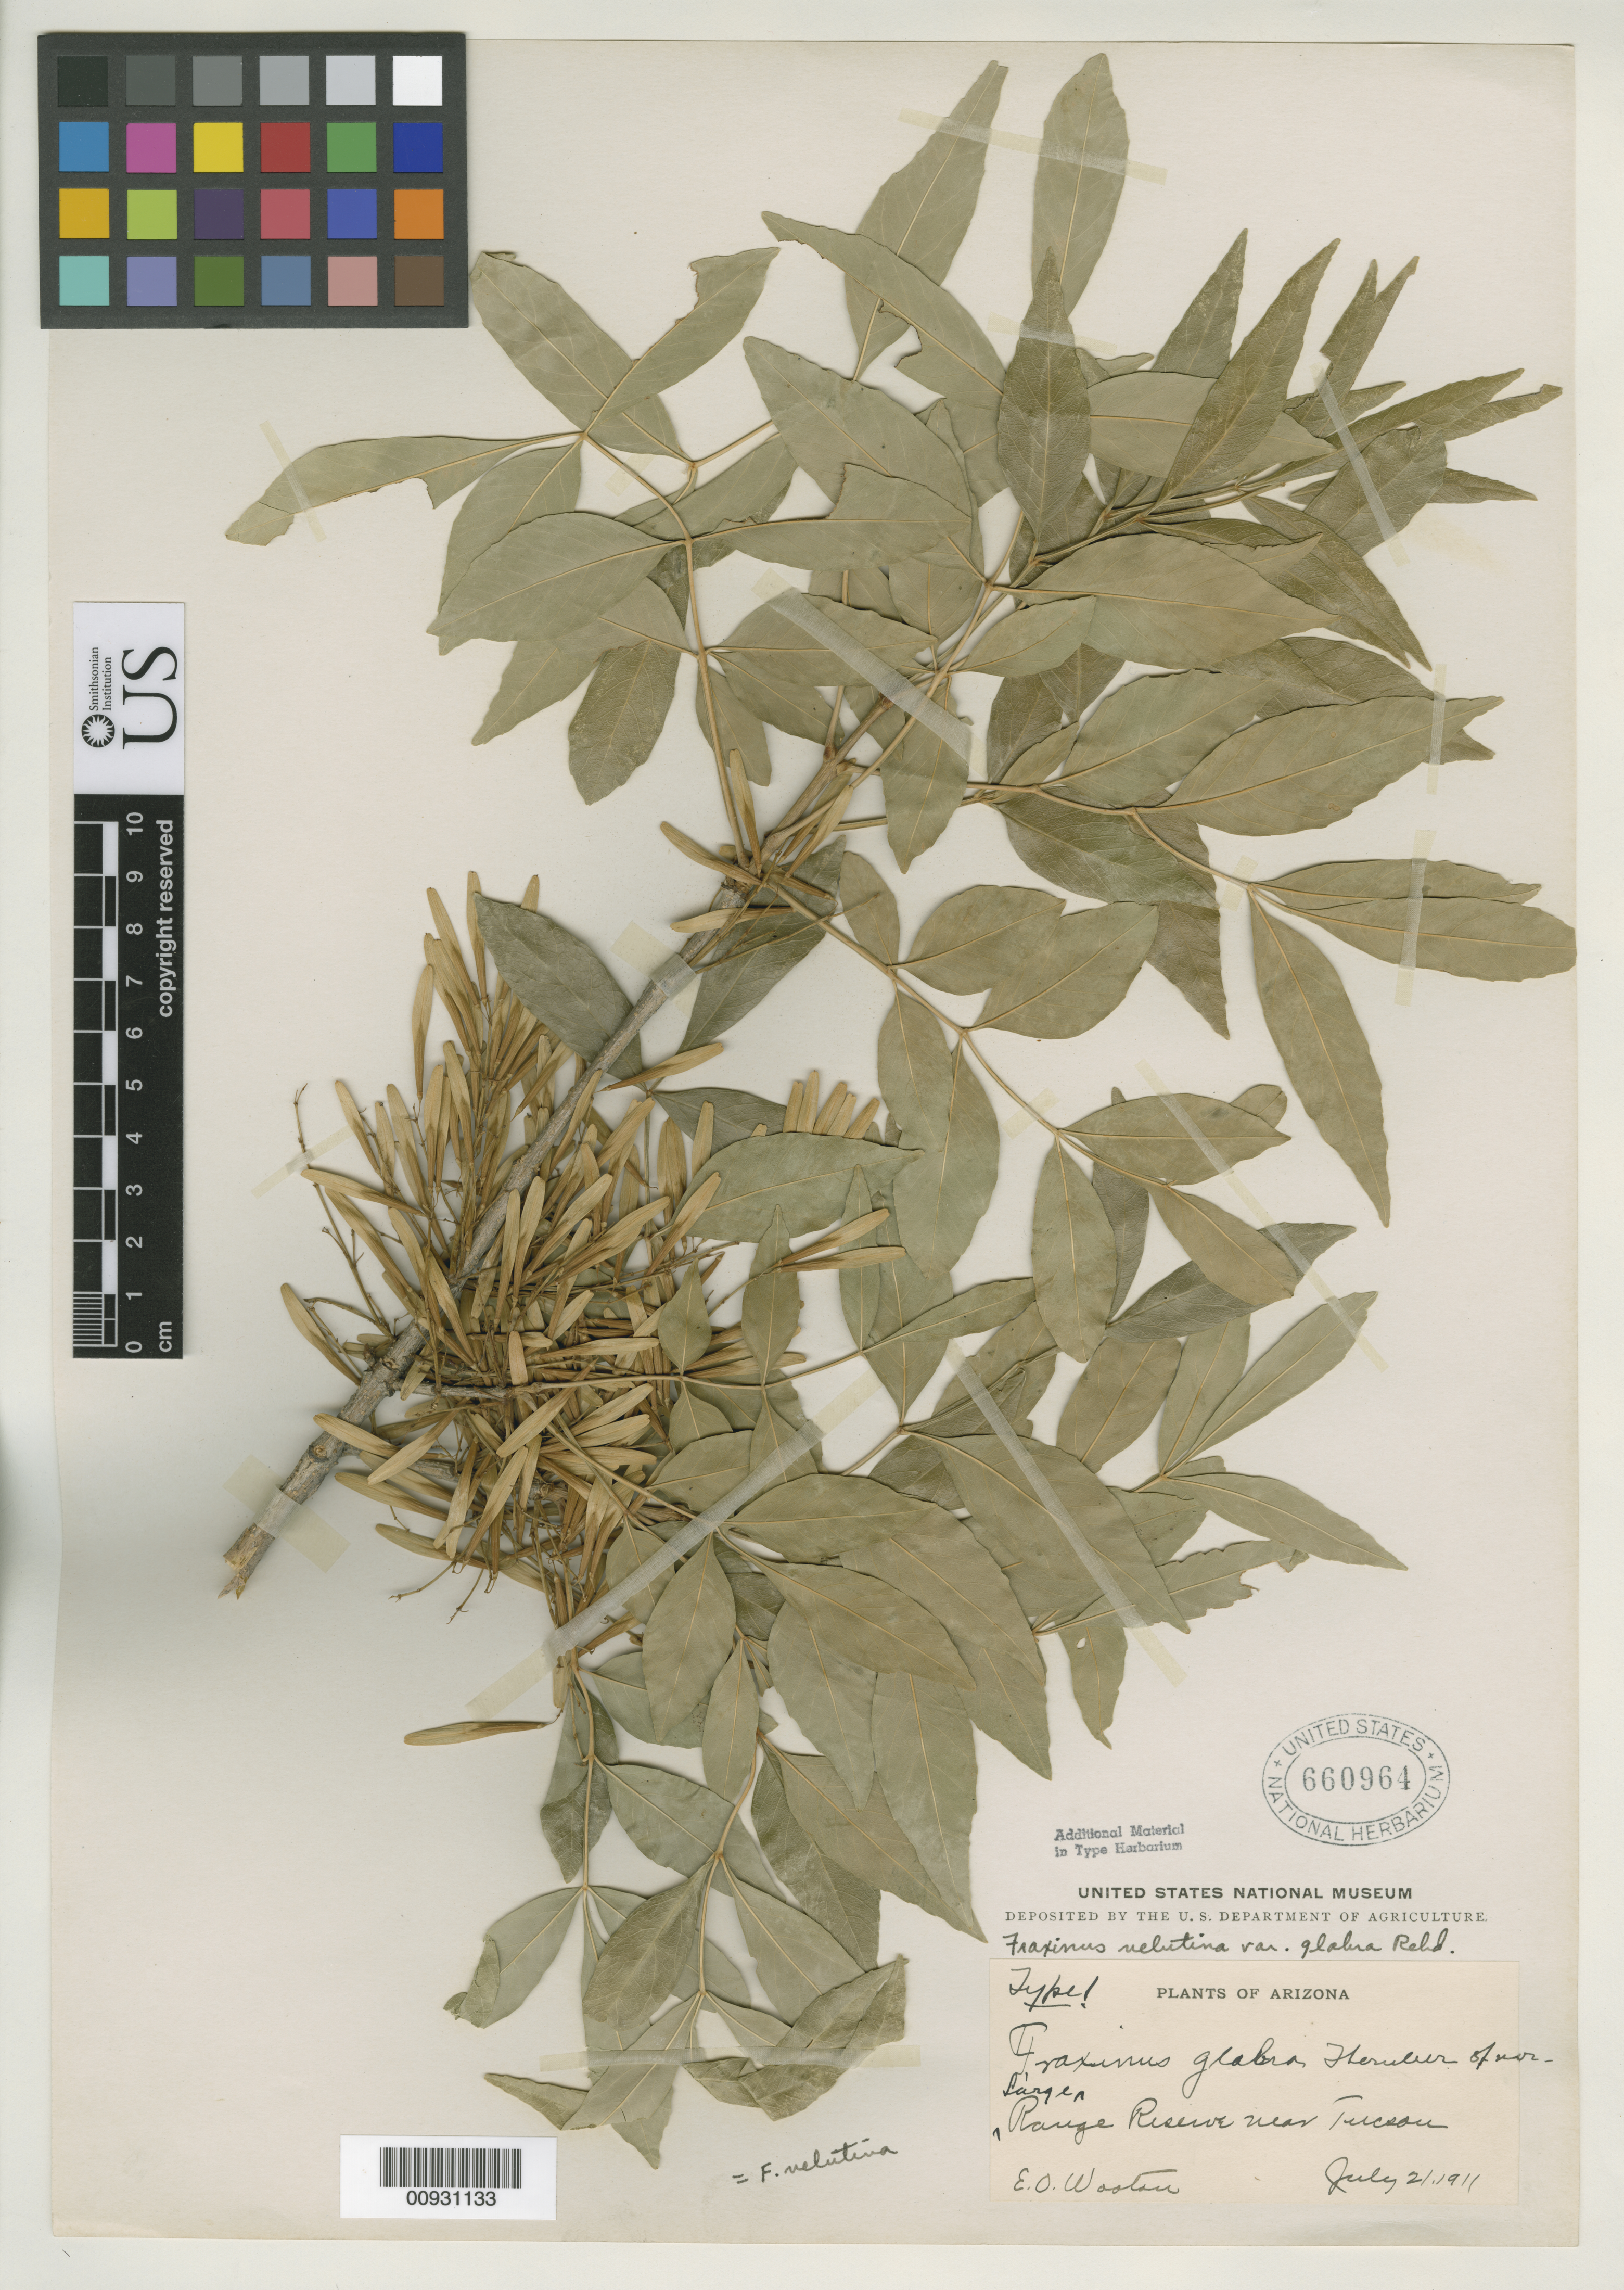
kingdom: Plantae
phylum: Tracheophyta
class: Magnoliopsida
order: Lamiales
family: Oleaceae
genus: Fraxinus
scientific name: Fraxinus velutina var. glabra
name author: Rehder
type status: Isotype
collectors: E. O. Wooton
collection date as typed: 21 Jul 1911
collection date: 1911-07-21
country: United States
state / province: Arizona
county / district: Pima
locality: Range Reserve near Tucson.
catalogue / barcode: US 660964